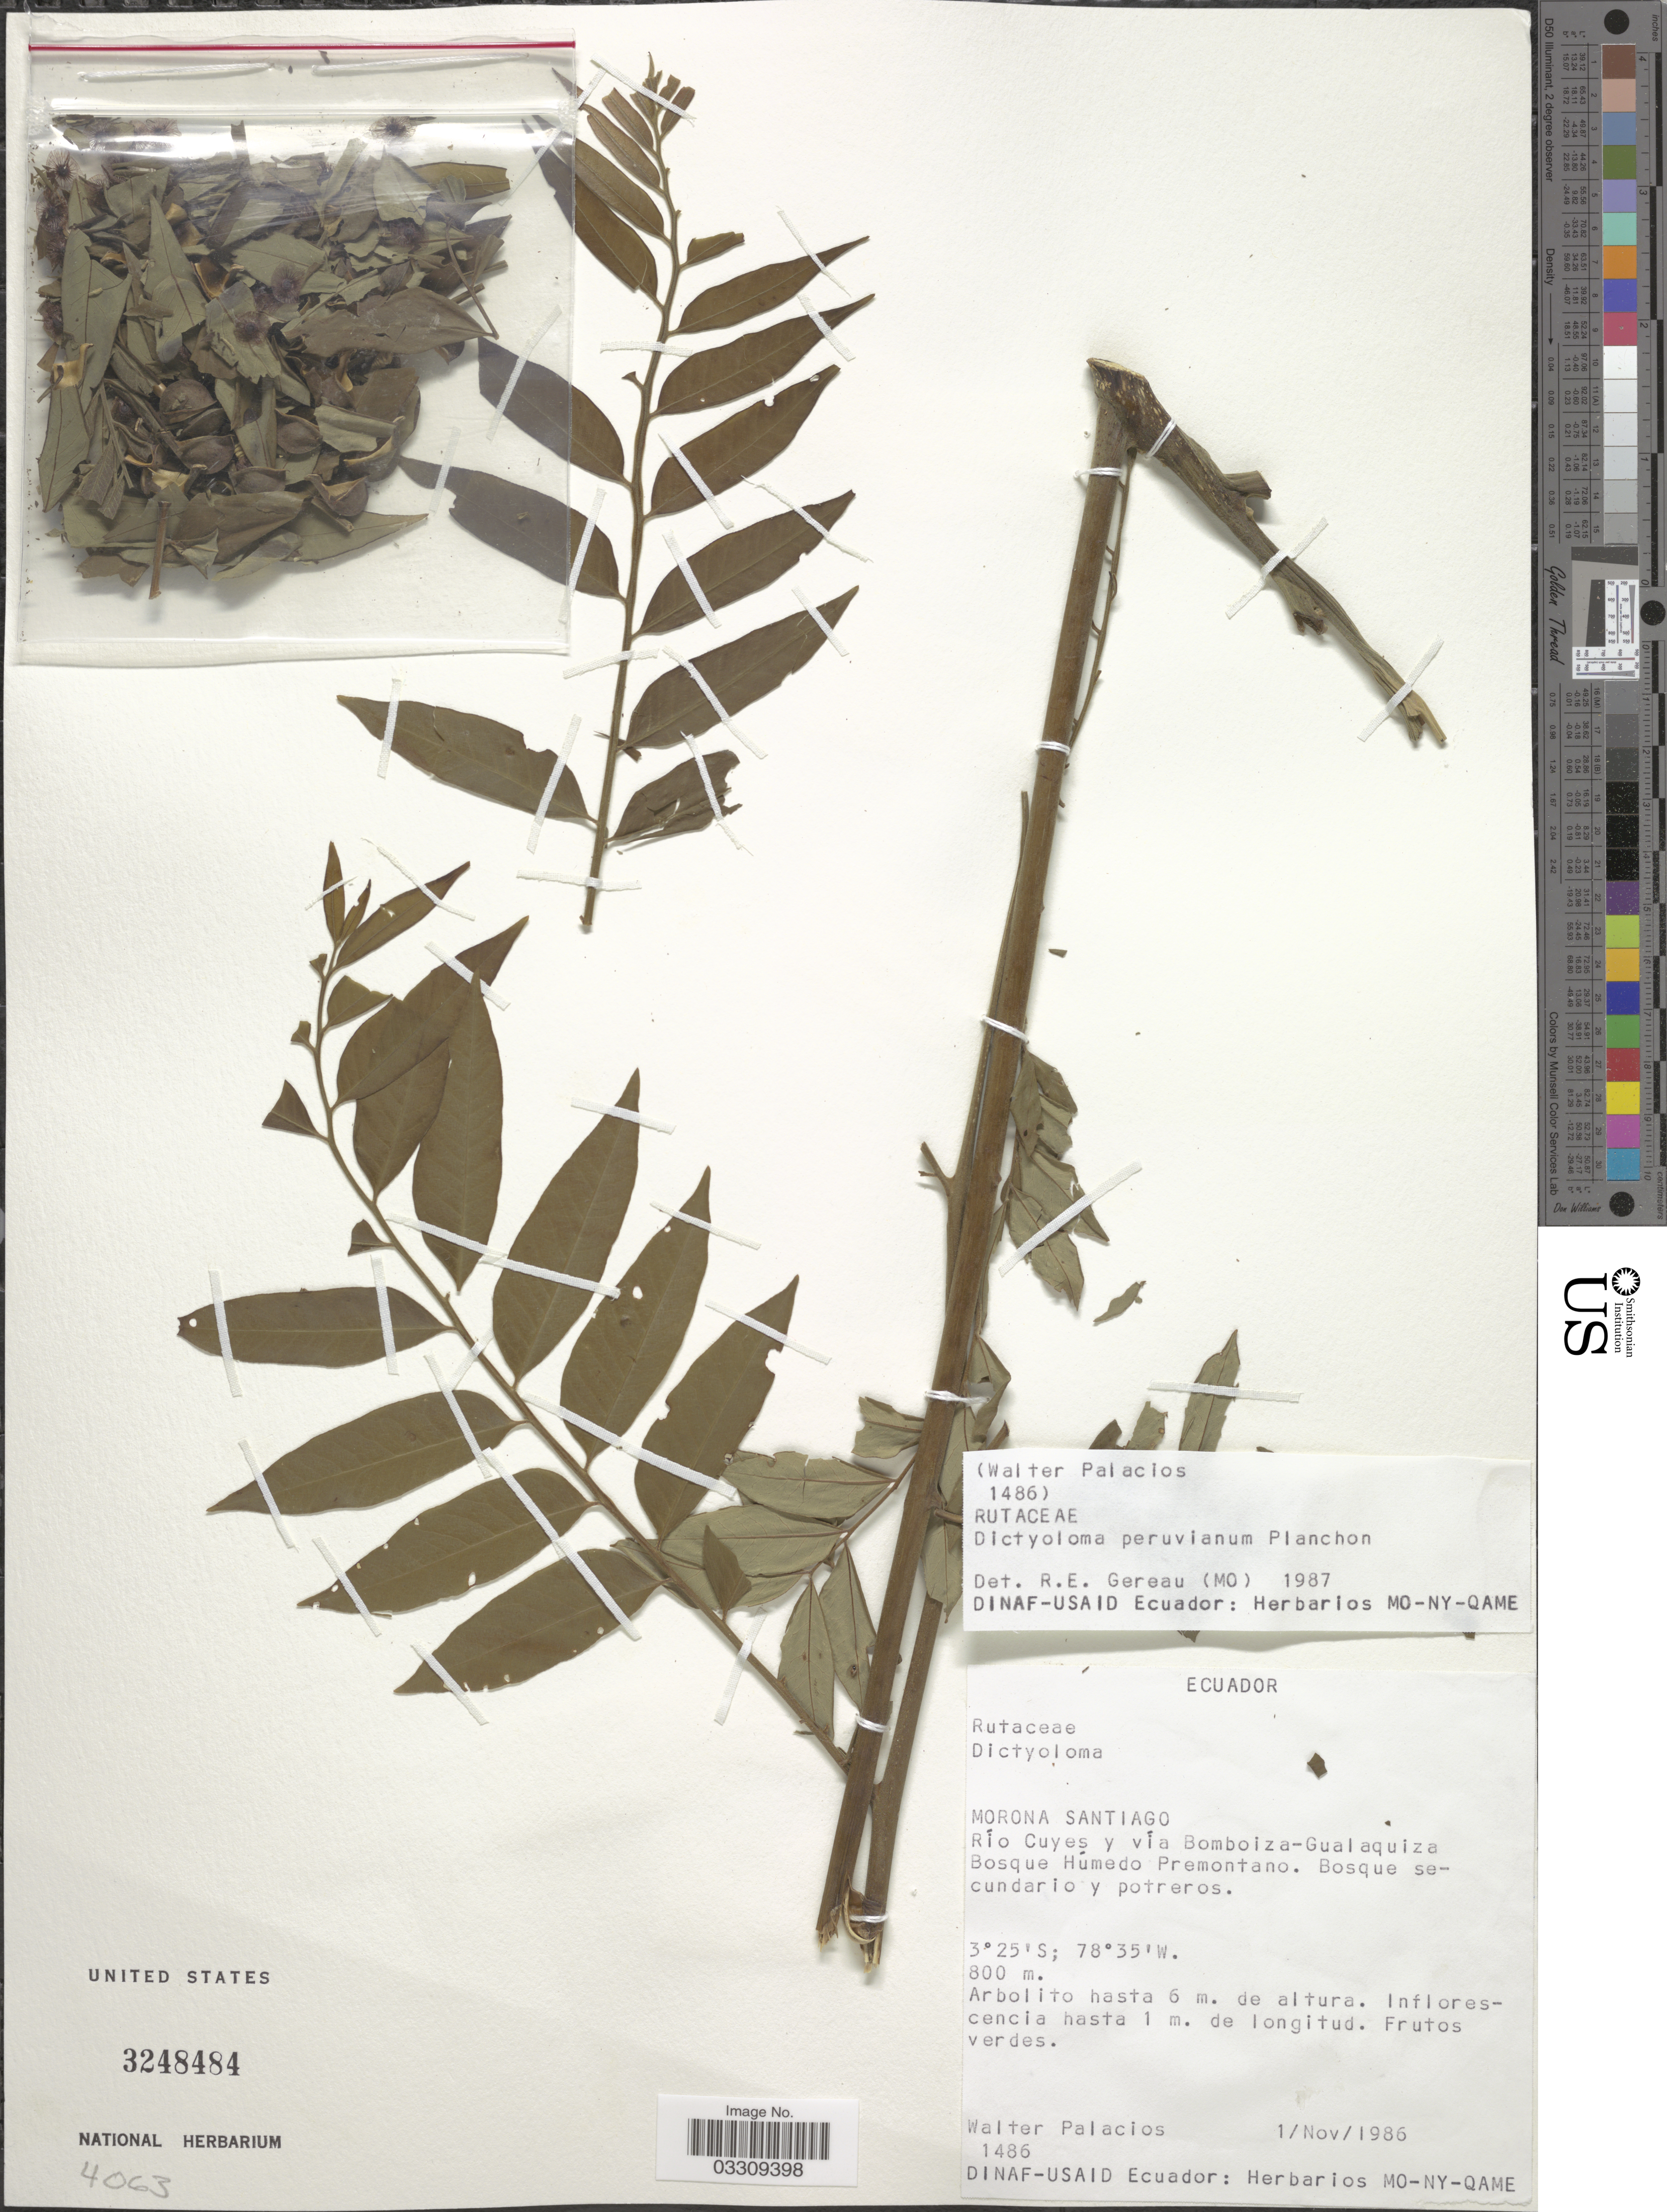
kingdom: Plantae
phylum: Tracheophyta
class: Magnoliopsida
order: Sapindales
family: Rutaceae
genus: Dictyoloma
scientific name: Dictyoloma peruvianum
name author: Planch.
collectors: W. Palacios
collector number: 1486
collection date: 1986-11-01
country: Ecuador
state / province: Morona-Santiago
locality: Morona Santiago. Río Cuyes y vía Bomboiza-Gualaquiza Bosque Húmedo Premontano.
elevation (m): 800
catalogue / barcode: US 3248484